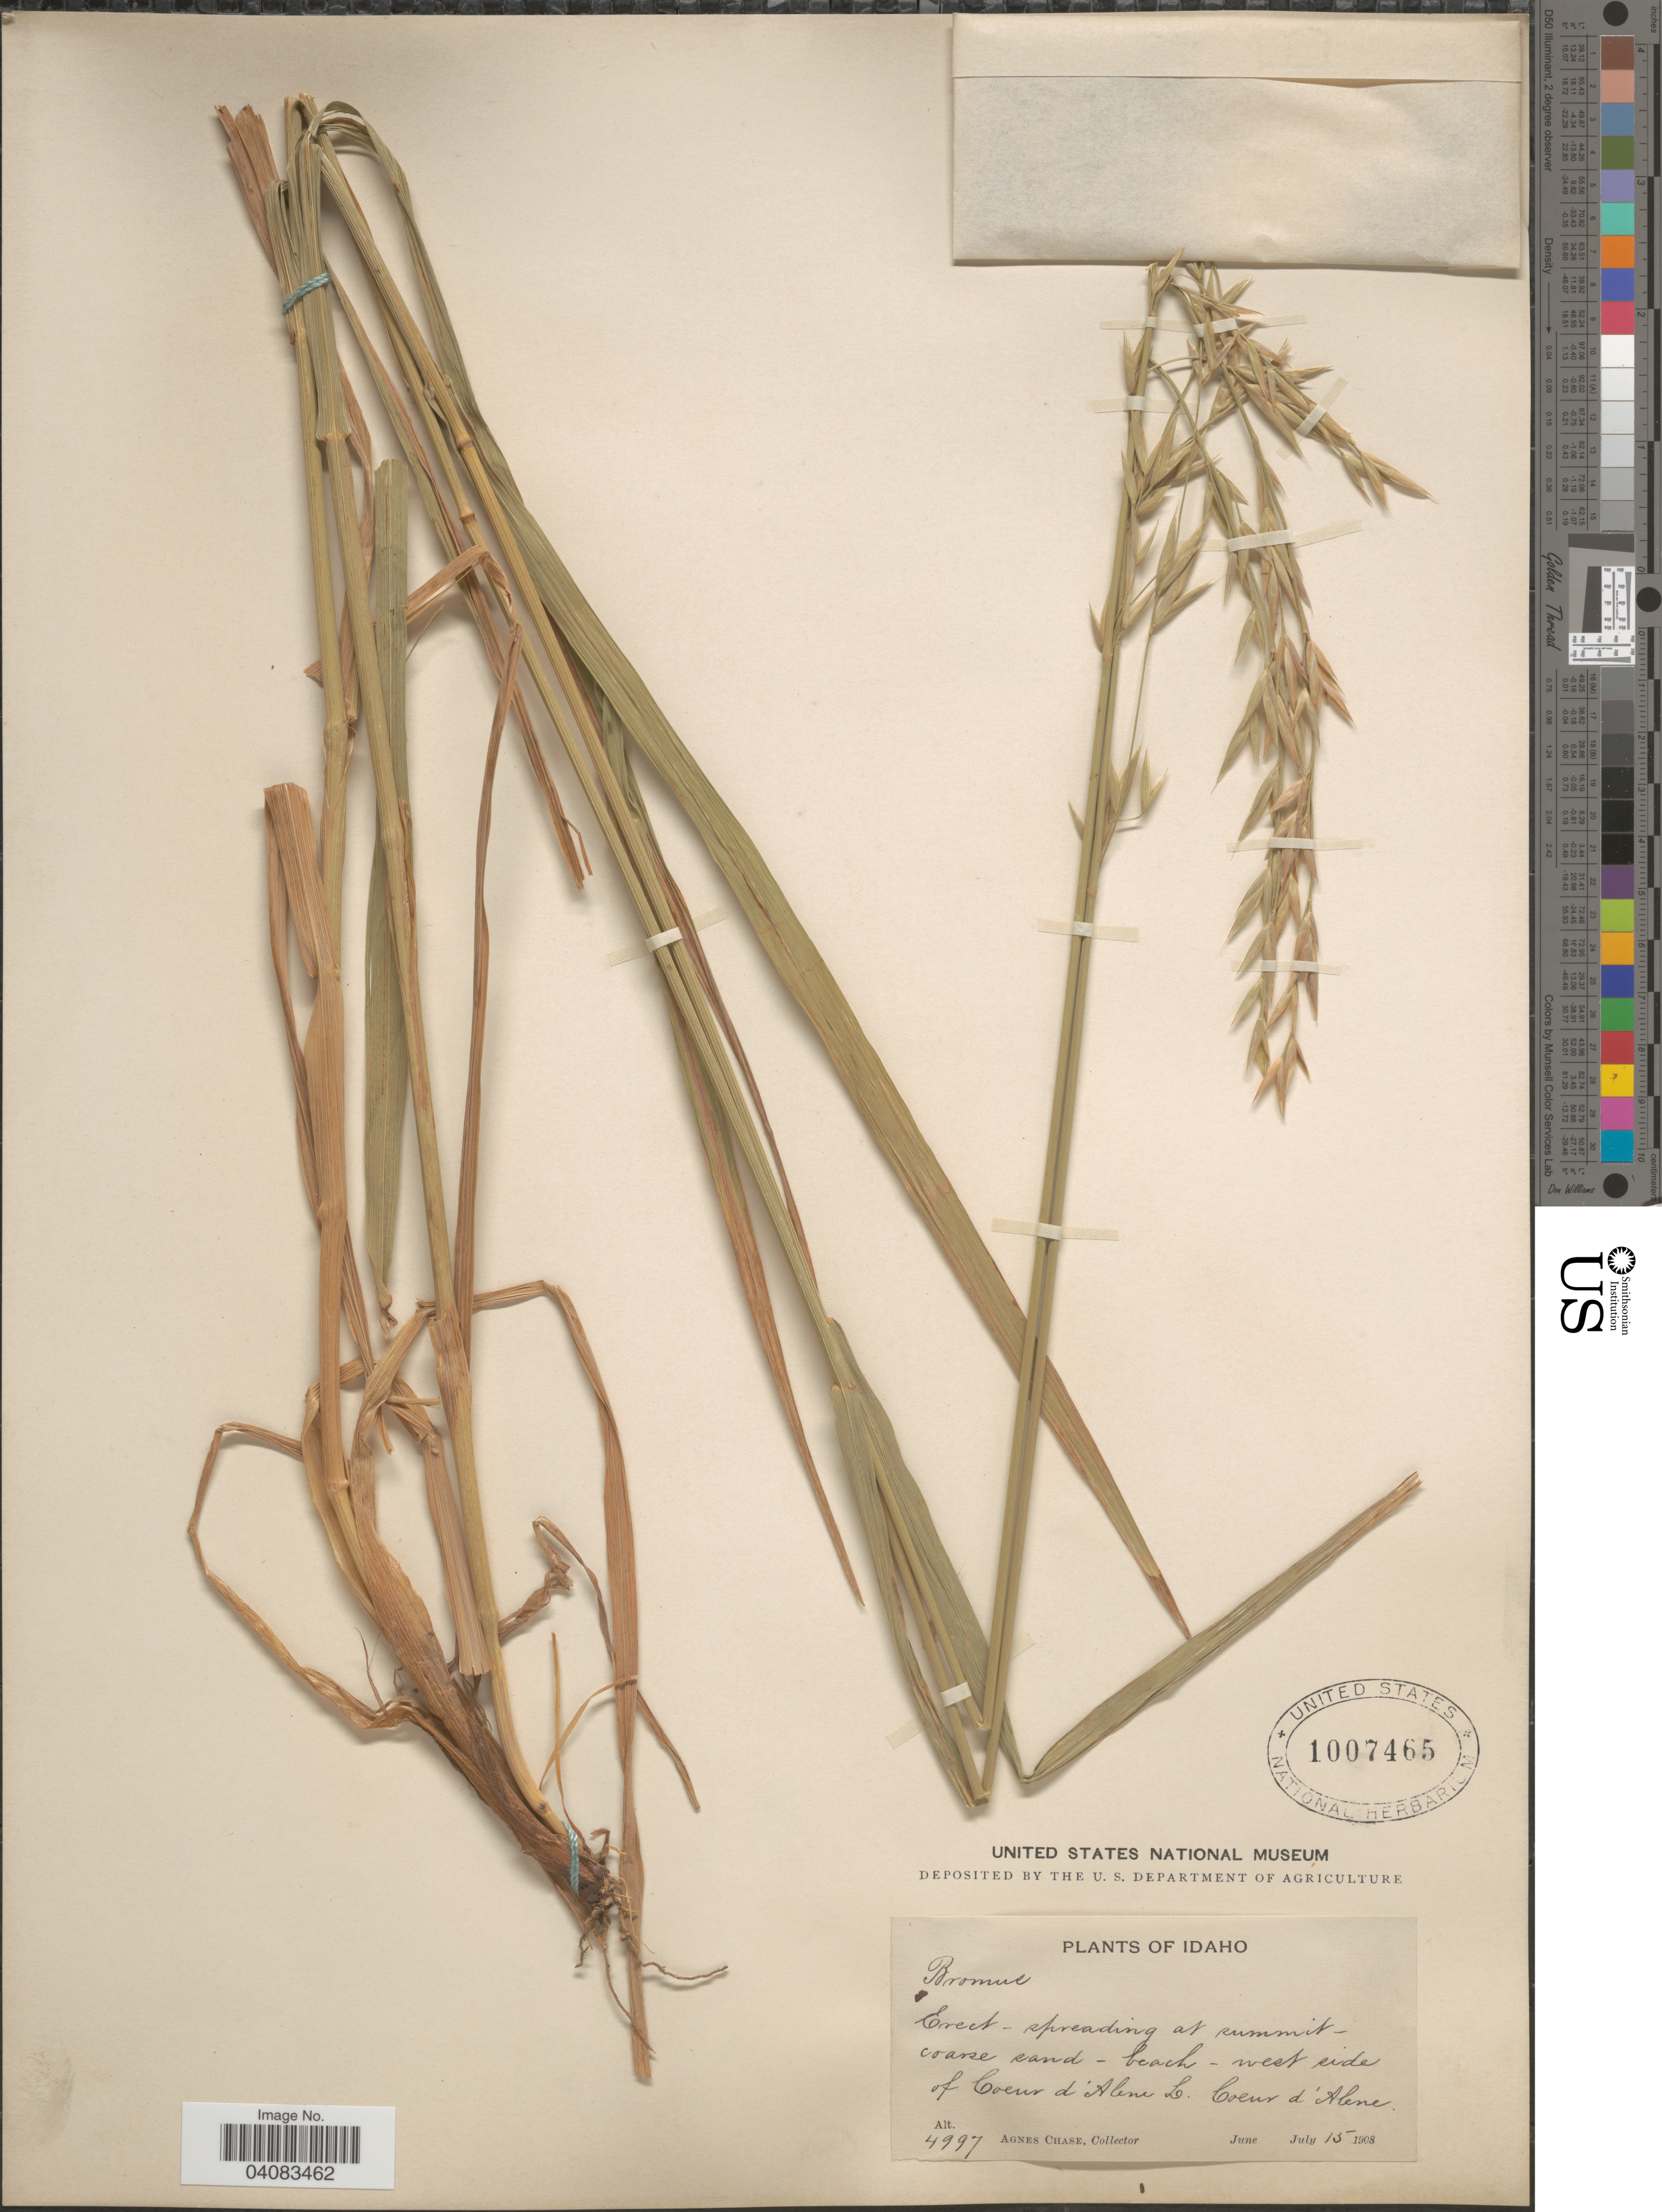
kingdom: Plantae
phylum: Tracheophyta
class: Liliopsida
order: Poales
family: Poaceae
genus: Bromus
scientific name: Bromus marginatus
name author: Nees ex Steud.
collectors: A. Chase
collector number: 4997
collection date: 1908-07-15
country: United States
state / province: Idaho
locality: At summit, coarse sand- beach- west side of Coeur d'Alene L. Coeur d'Alene.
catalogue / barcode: US 1007465